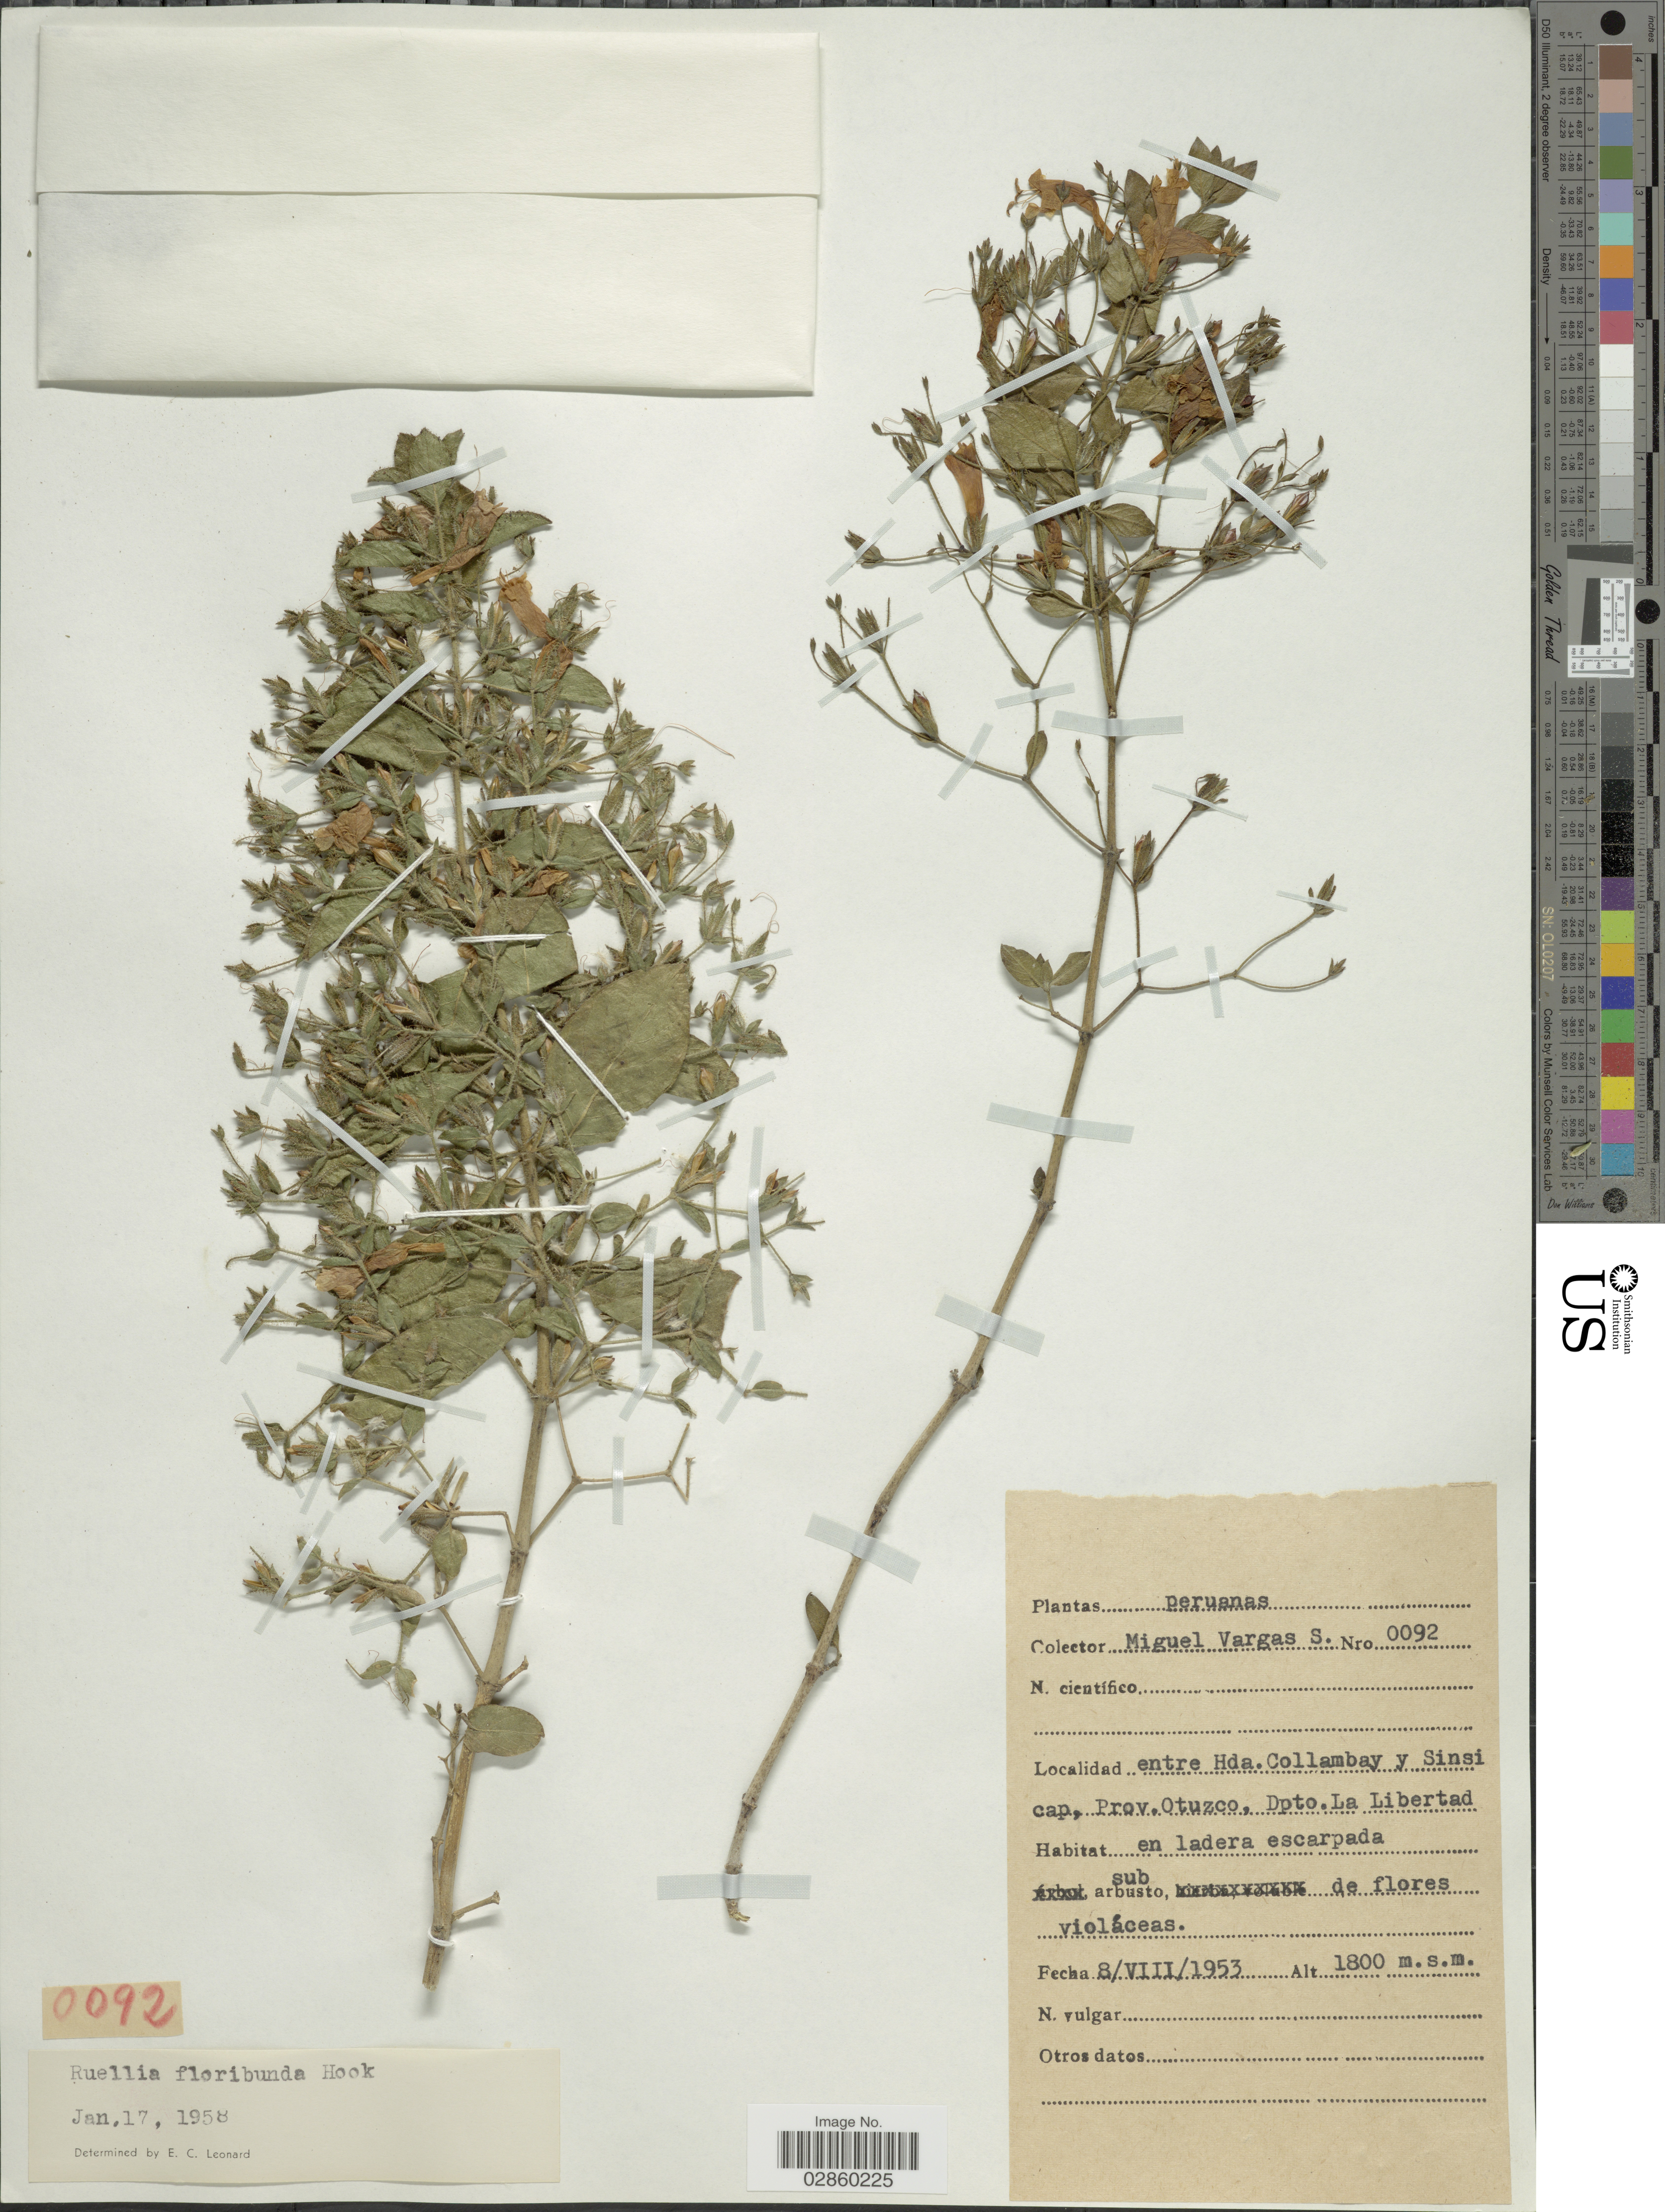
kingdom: Plantae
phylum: Tracheophyta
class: Magnoliopsida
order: Lamiales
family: Acanthaceae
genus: Ruellia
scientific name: Ruellia floribunda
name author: Hook.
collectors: M. Vargas S.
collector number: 0092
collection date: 1953-08-08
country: Peru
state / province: La Libertad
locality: Entre Hda. Collambay y Sinsi cap., Prov. Otuzco, Dpto. La Libertad.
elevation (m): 1800